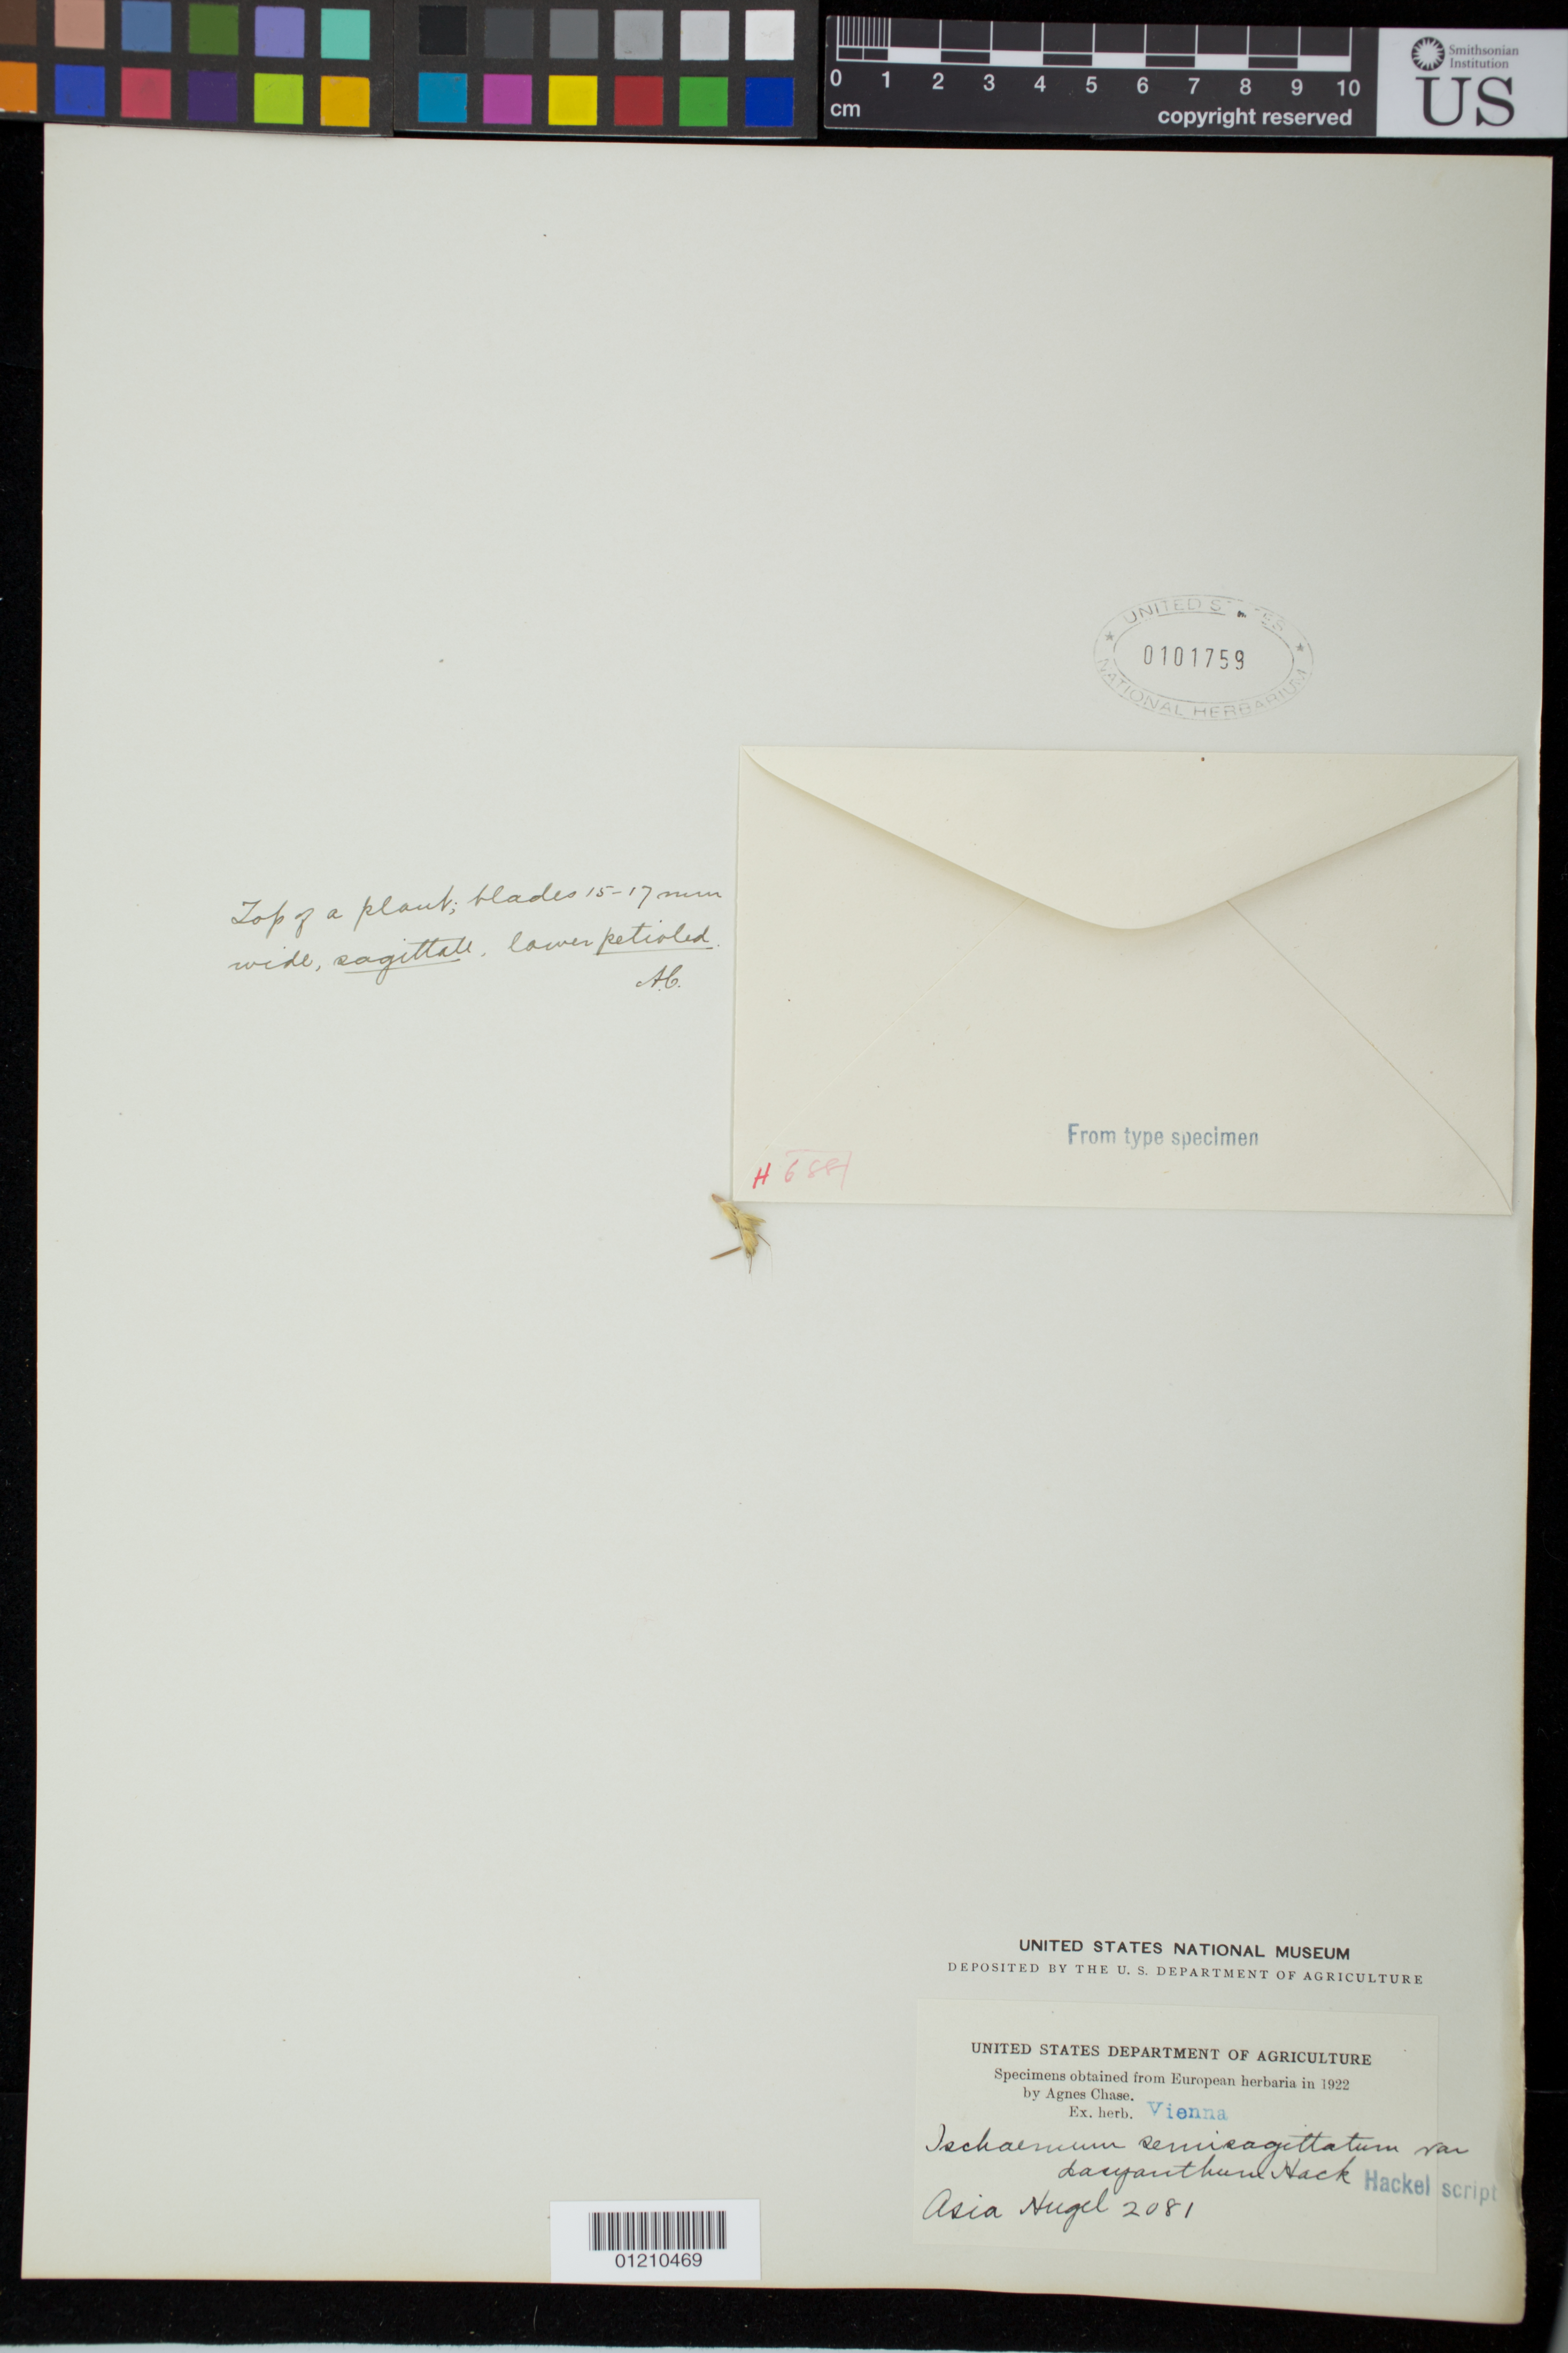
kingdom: Plantae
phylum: Tracheophyta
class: Liliopsida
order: Poales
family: Poaceae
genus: Ischaemum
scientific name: Ischaemum semisagittatum var. dasyanthum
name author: Hack.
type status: Type Collection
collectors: Hugel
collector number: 2081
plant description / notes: Fragmentary material of type specimen ex herb.Vienna.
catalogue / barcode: US 101759